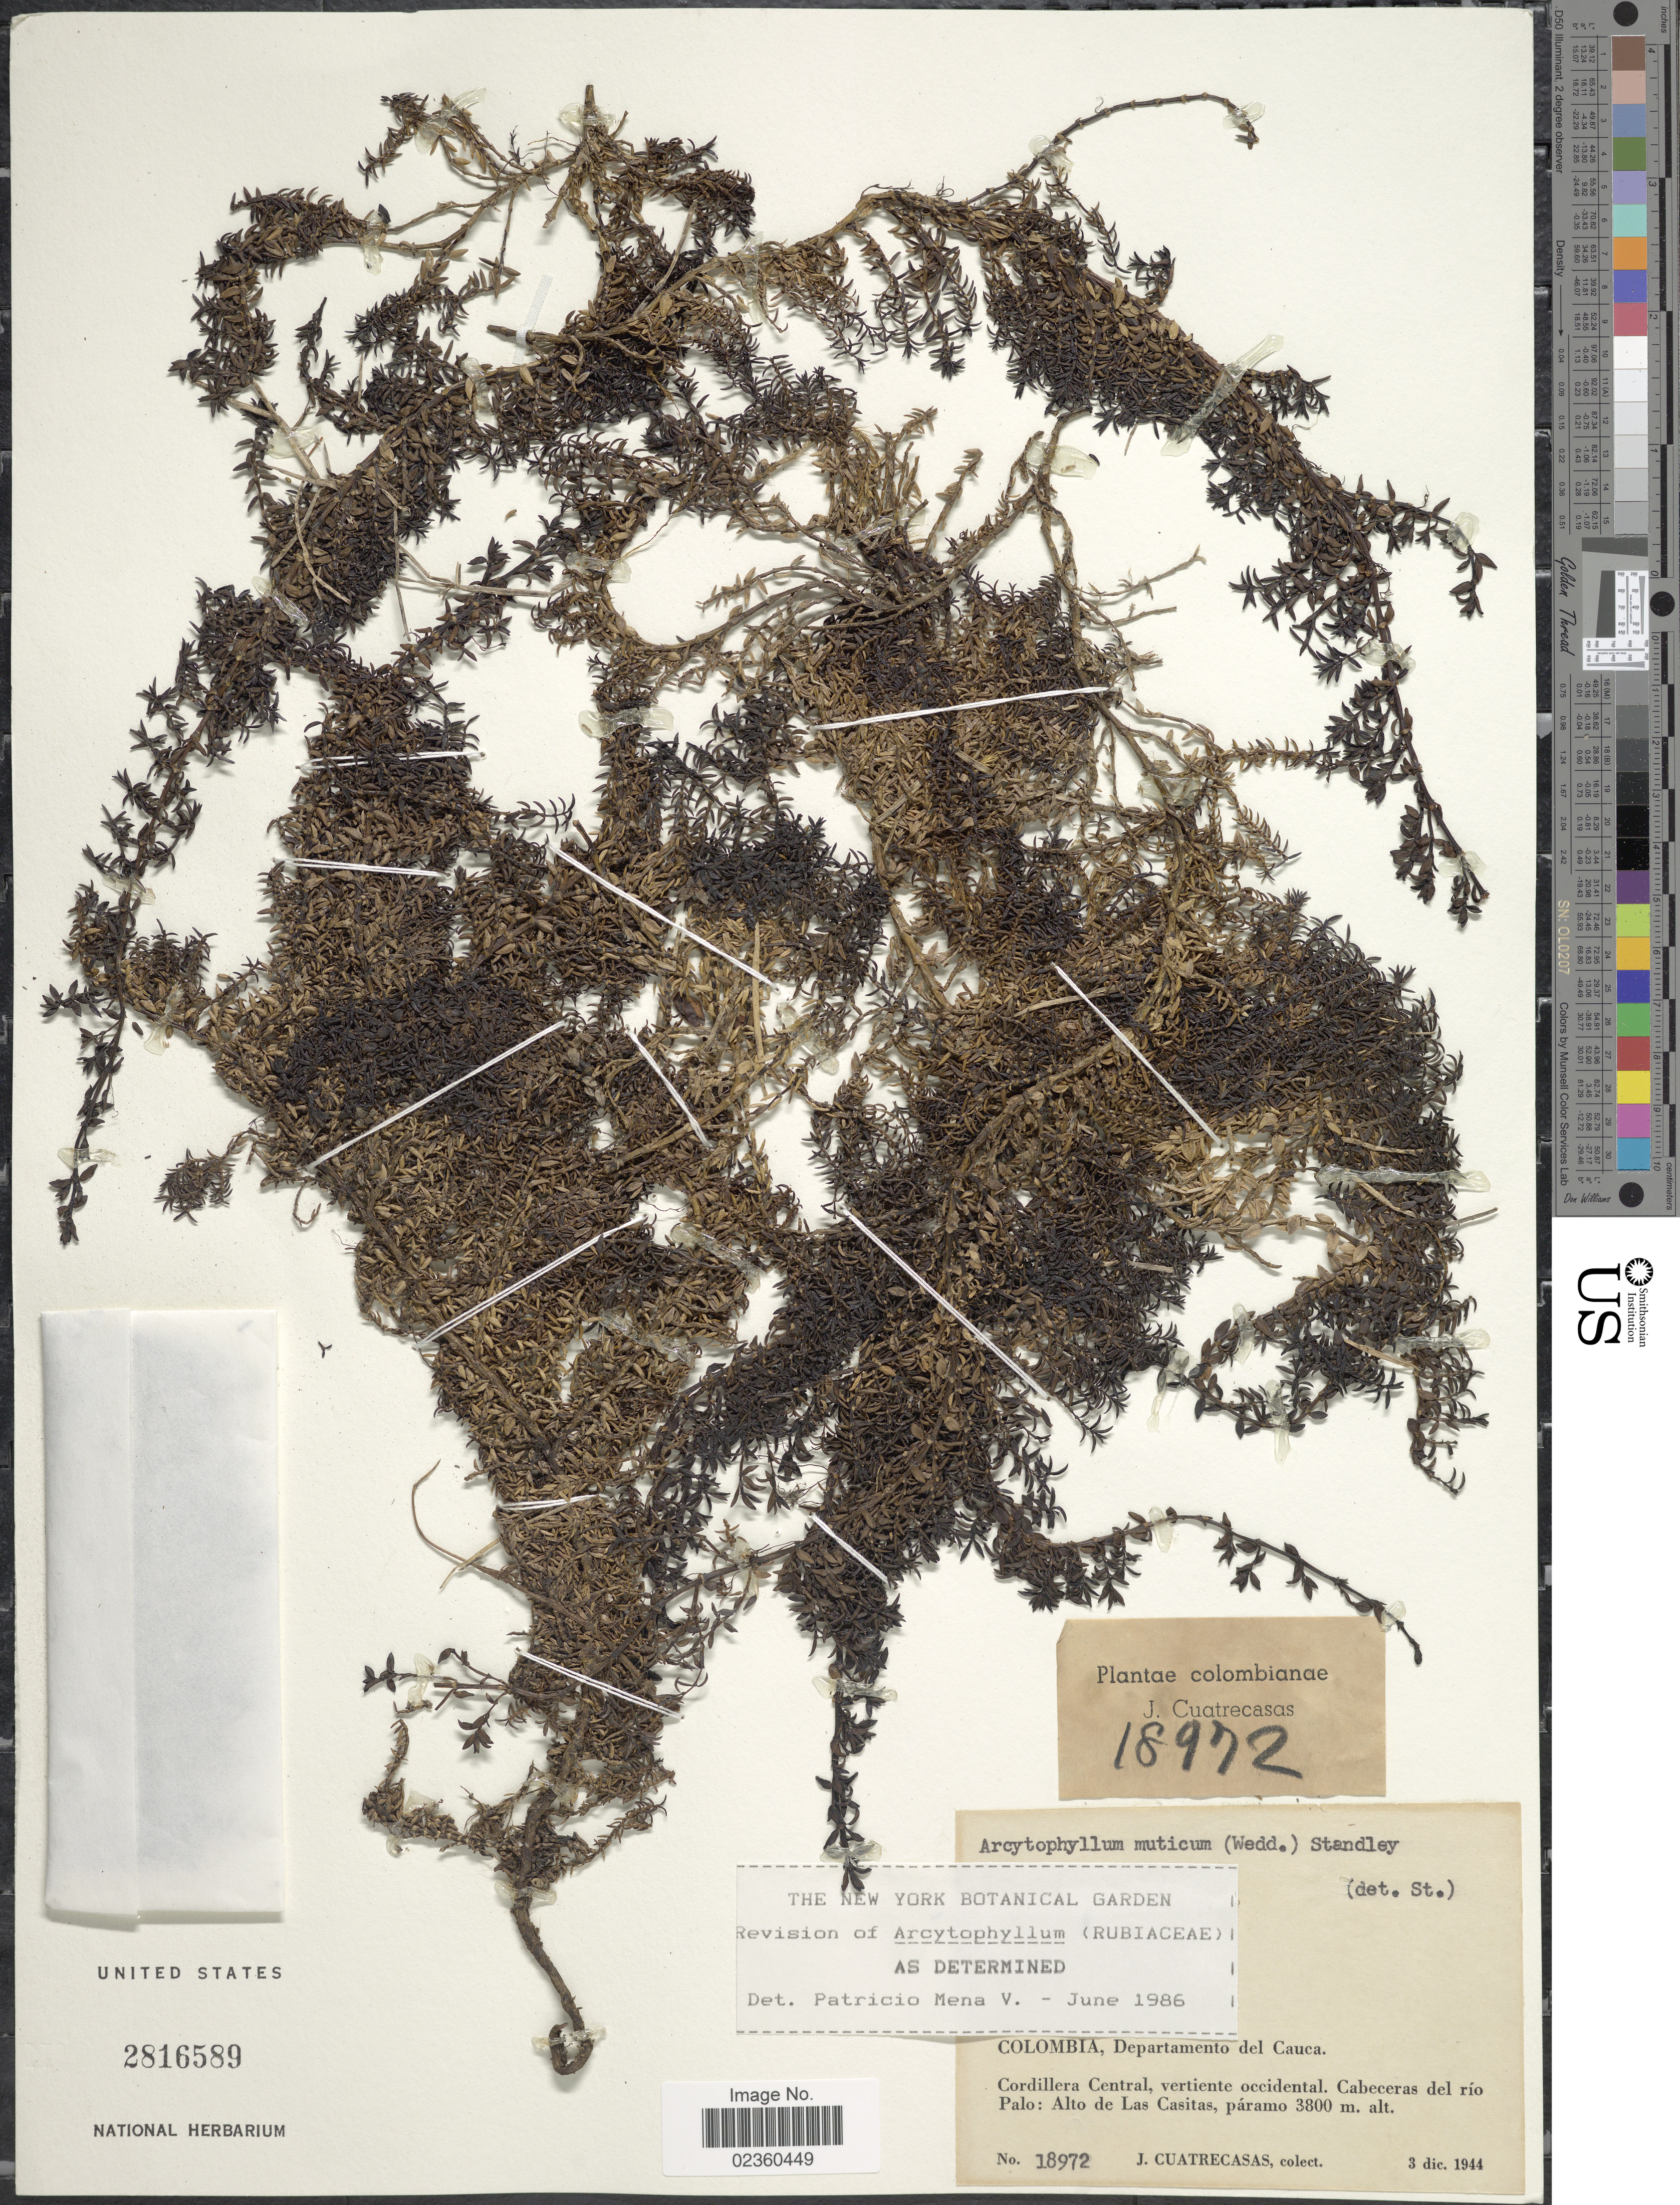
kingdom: Plantae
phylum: Tracheophyta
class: Magnoliopsida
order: Gentianales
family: Rubiaceae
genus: Arcytophyllum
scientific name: Arcytophyllum muticum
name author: (Wedd.) Standl.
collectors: J. Cuatrecasas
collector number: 18972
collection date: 1944-12-03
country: Colombia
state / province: Cauca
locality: Departamento del Cauca, Cordillera Central, vertiente occidental. Cabeceras del río Palo: Alto de Las Casitas, páramo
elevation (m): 3800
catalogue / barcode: US 2816589